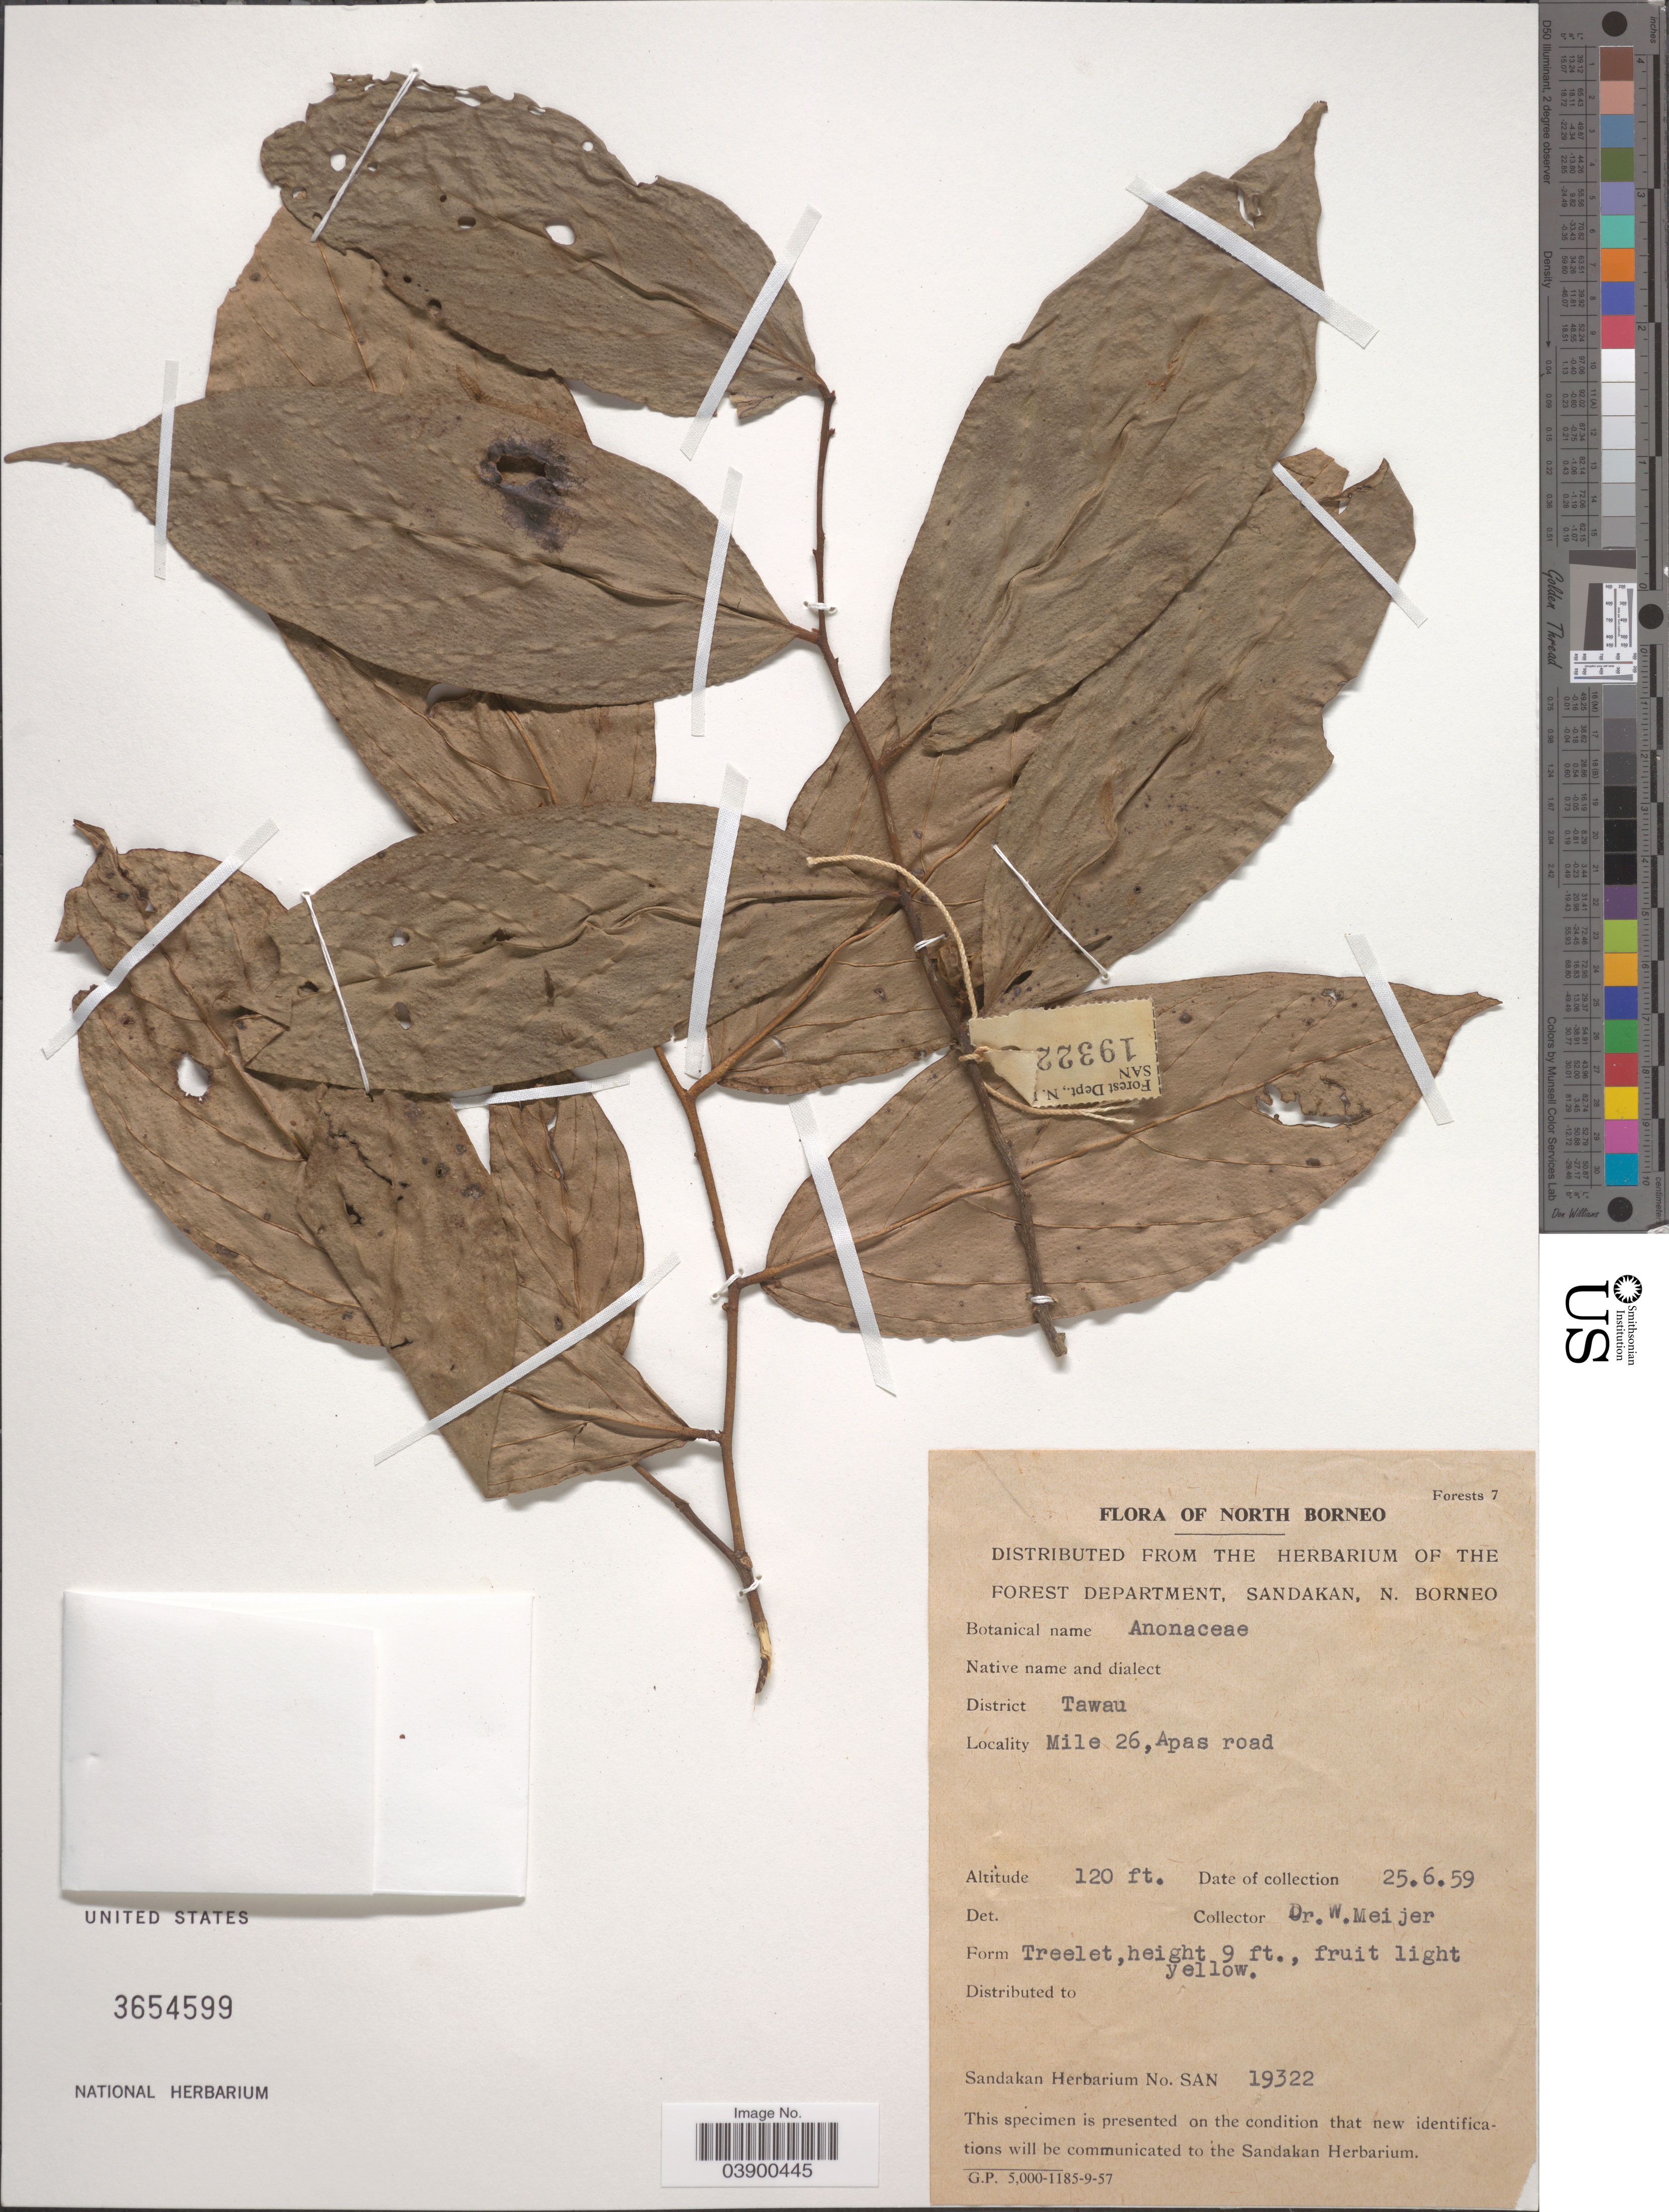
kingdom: Plantae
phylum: Tracheophyta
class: Magnoliopsida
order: Magnoliales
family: Annonaceae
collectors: W. Meijer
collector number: SAN 19322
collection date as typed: Transcribed d/m/y: 25/6/59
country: Malaysia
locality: North Borneo. District Tawau. Mile 26, Apas road.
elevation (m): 37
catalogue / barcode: US 3654599